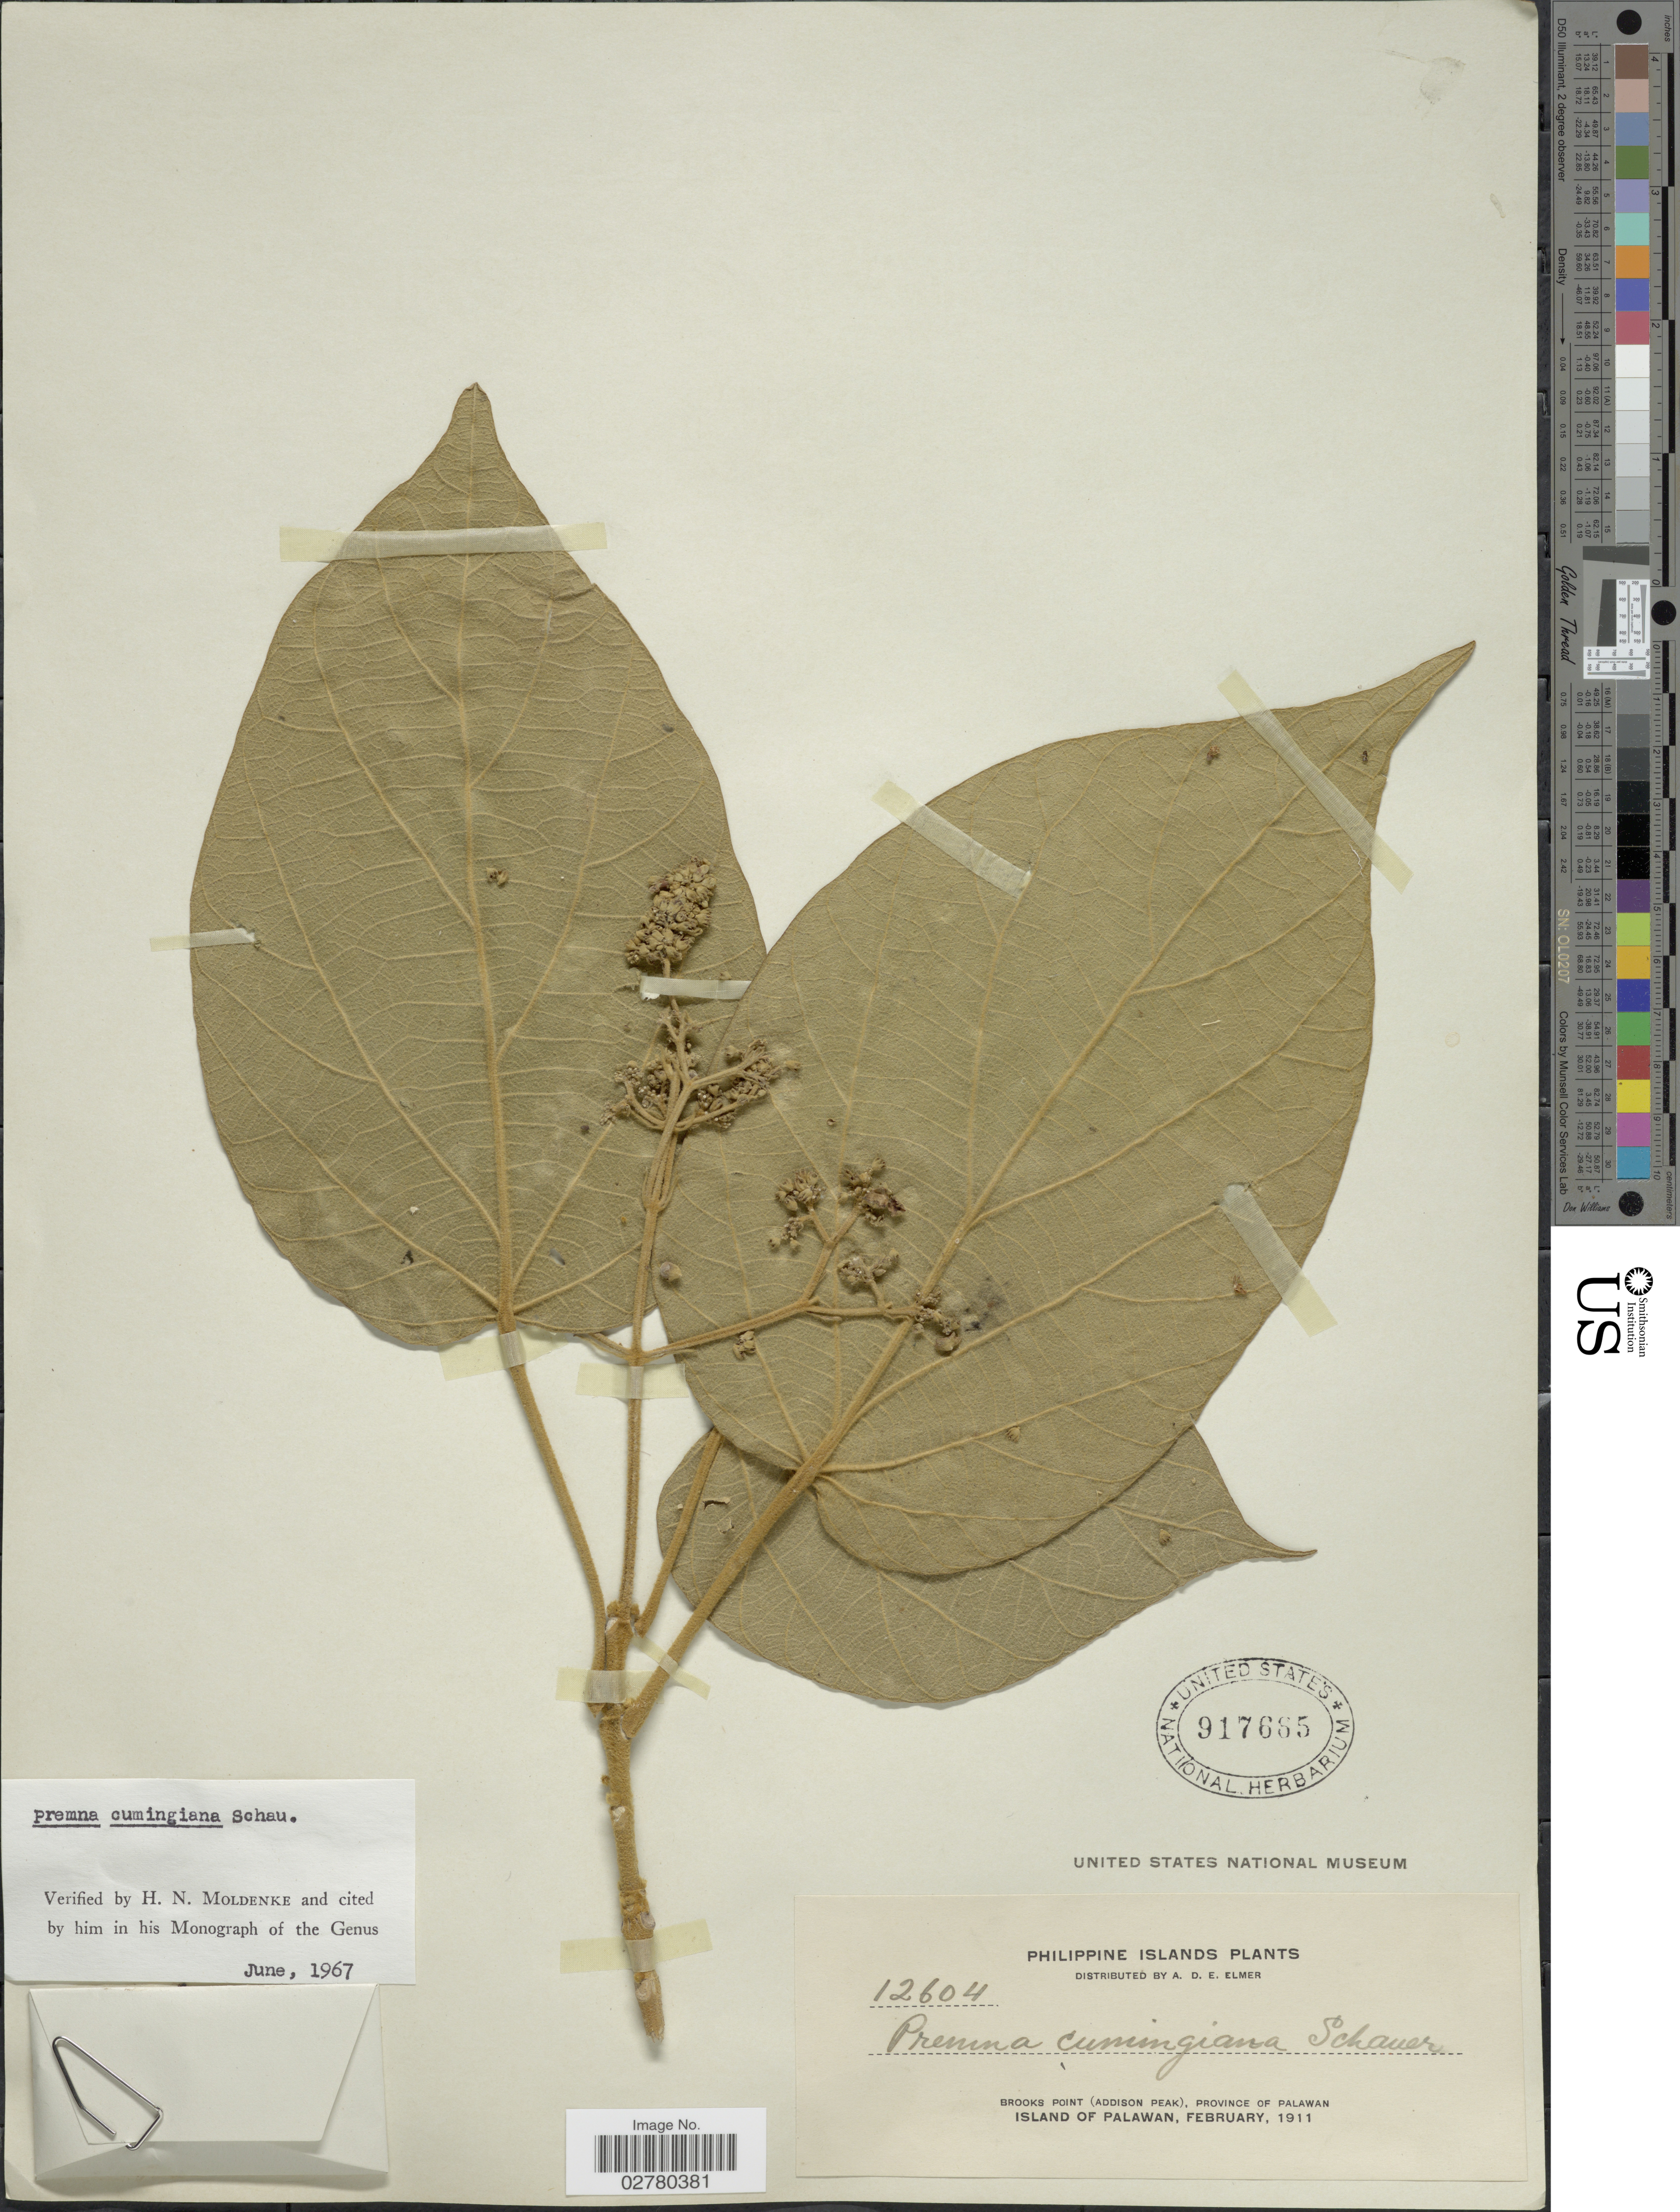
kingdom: Plantae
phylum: Tracheophyta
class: Magnoliopsida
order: Lamiales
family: Lamiaceae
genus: Premna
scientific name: Premna cumingiana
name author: Schauer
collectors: A. D. E. Elmer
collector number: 12604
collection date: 1911-02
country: Philippines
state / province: Mimaropa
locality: Brooks Point (Addison Peak), Province of Palawan.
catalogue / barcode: US 917685